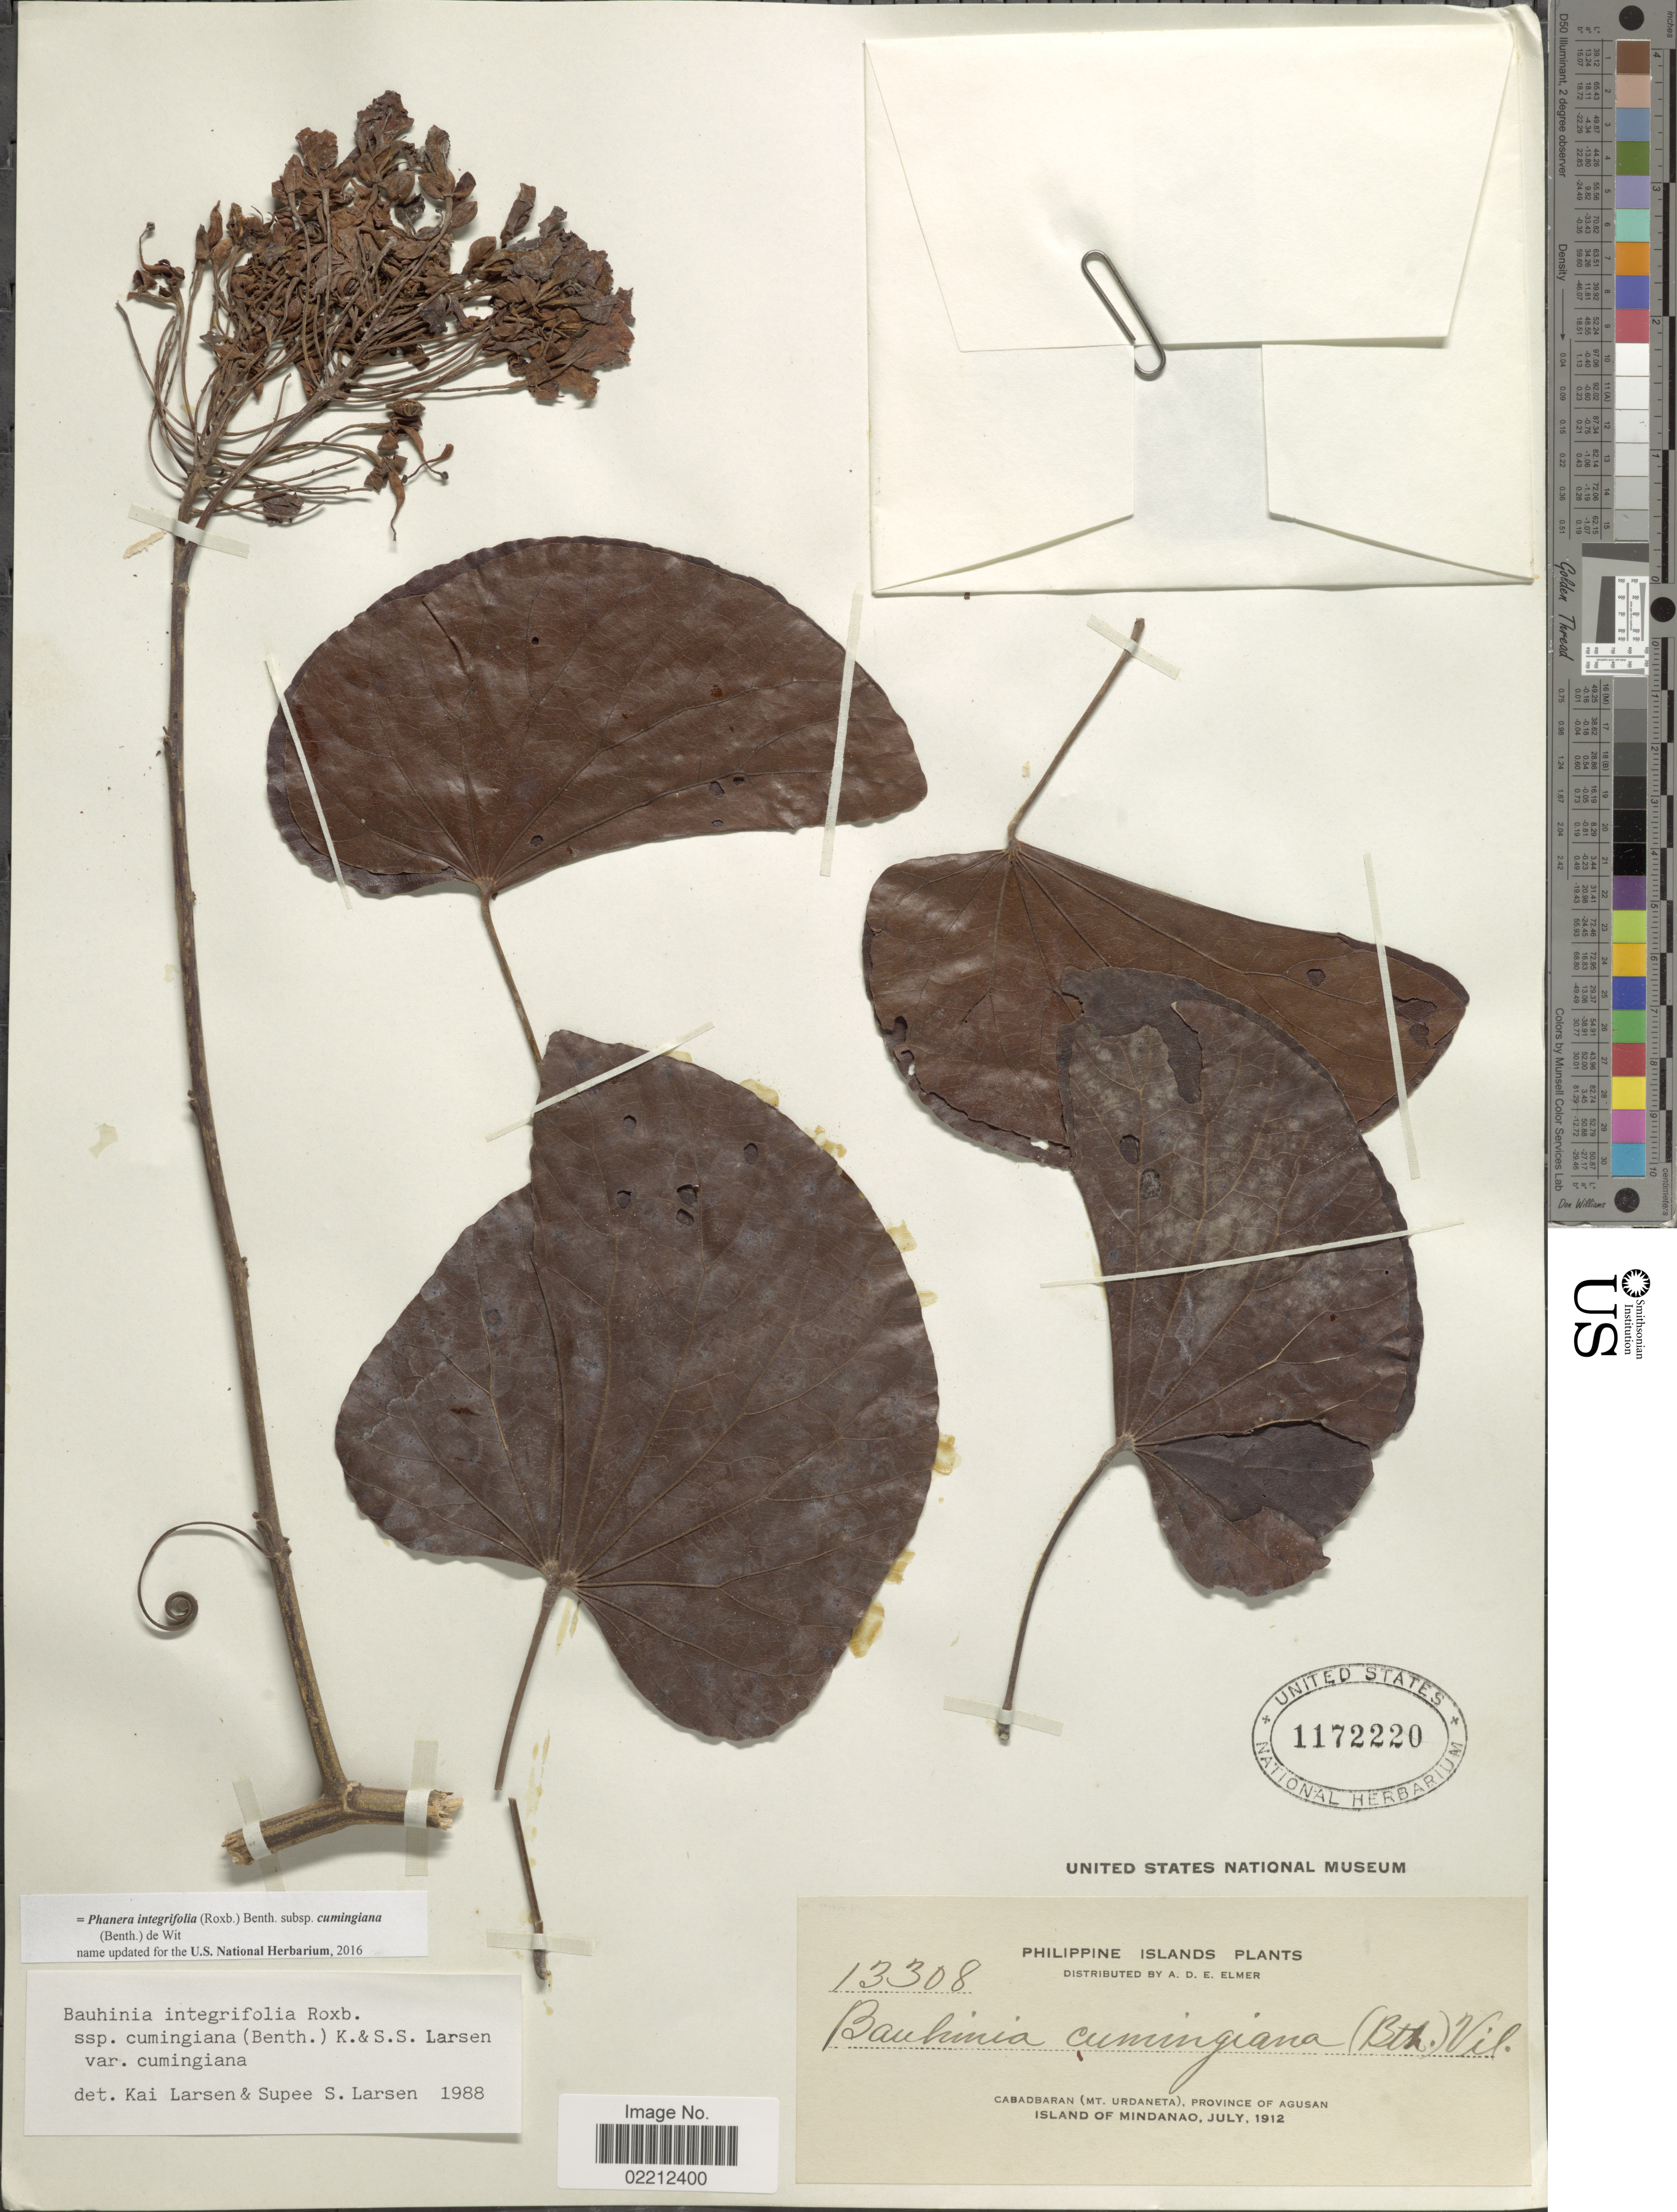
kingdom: Plantae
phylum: Tracheophyta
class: Magnoliopsida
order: Fabales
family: Fabaceae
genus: Phanera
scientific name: Phanera integrifolia subsp. cumingiana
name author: (Benth.) de Wit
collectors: A. D. E. Elmer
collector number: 13308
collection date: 1912-07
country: Philippines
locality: Cabadbaran (Mt. Urdaneta), Province of Agusan, Island of Mindanao.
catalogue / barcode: US 1172220